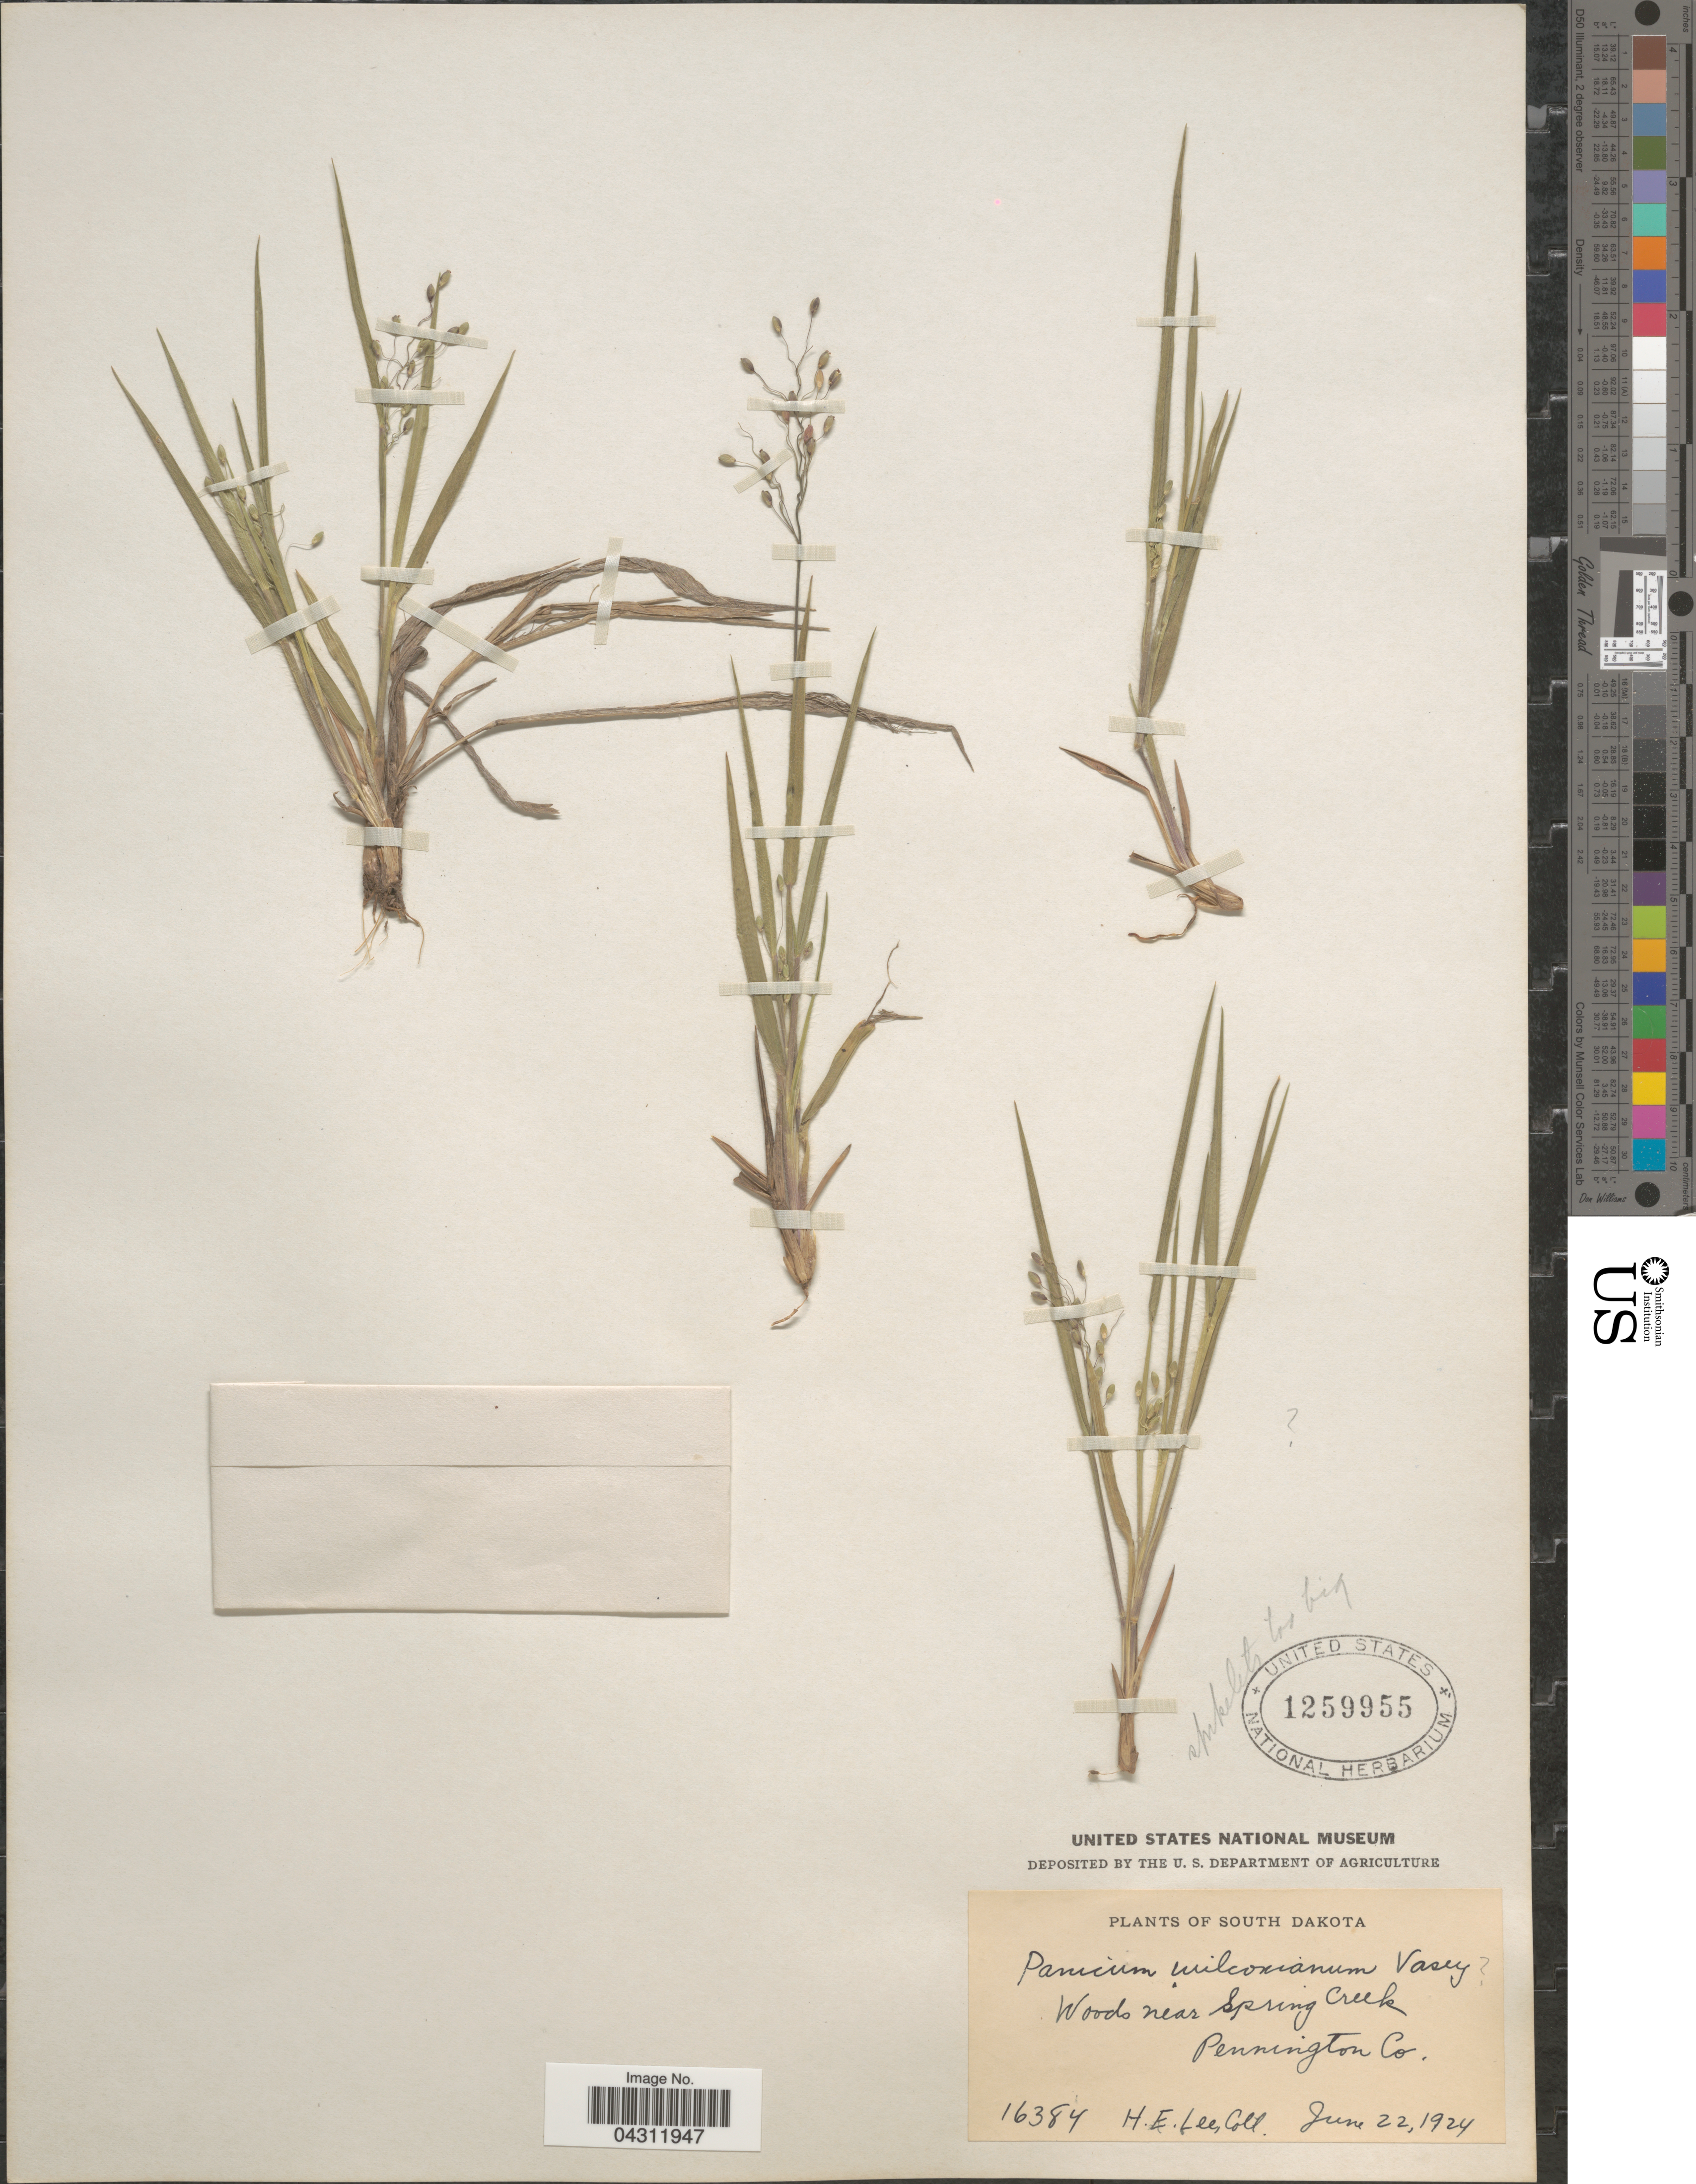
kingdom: Plantae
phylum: Tracheophyta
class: Liliopsida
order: Poales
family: Poaceae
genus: Dichanthelium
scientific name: Dichanthelium wilcoxianum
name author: Freckmann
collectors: H. Lee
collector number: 16384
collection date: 1924-06-22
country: United States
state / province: South Dakota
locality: Woods near Spring Creek. Pennington Co.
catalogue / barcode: US 1259955